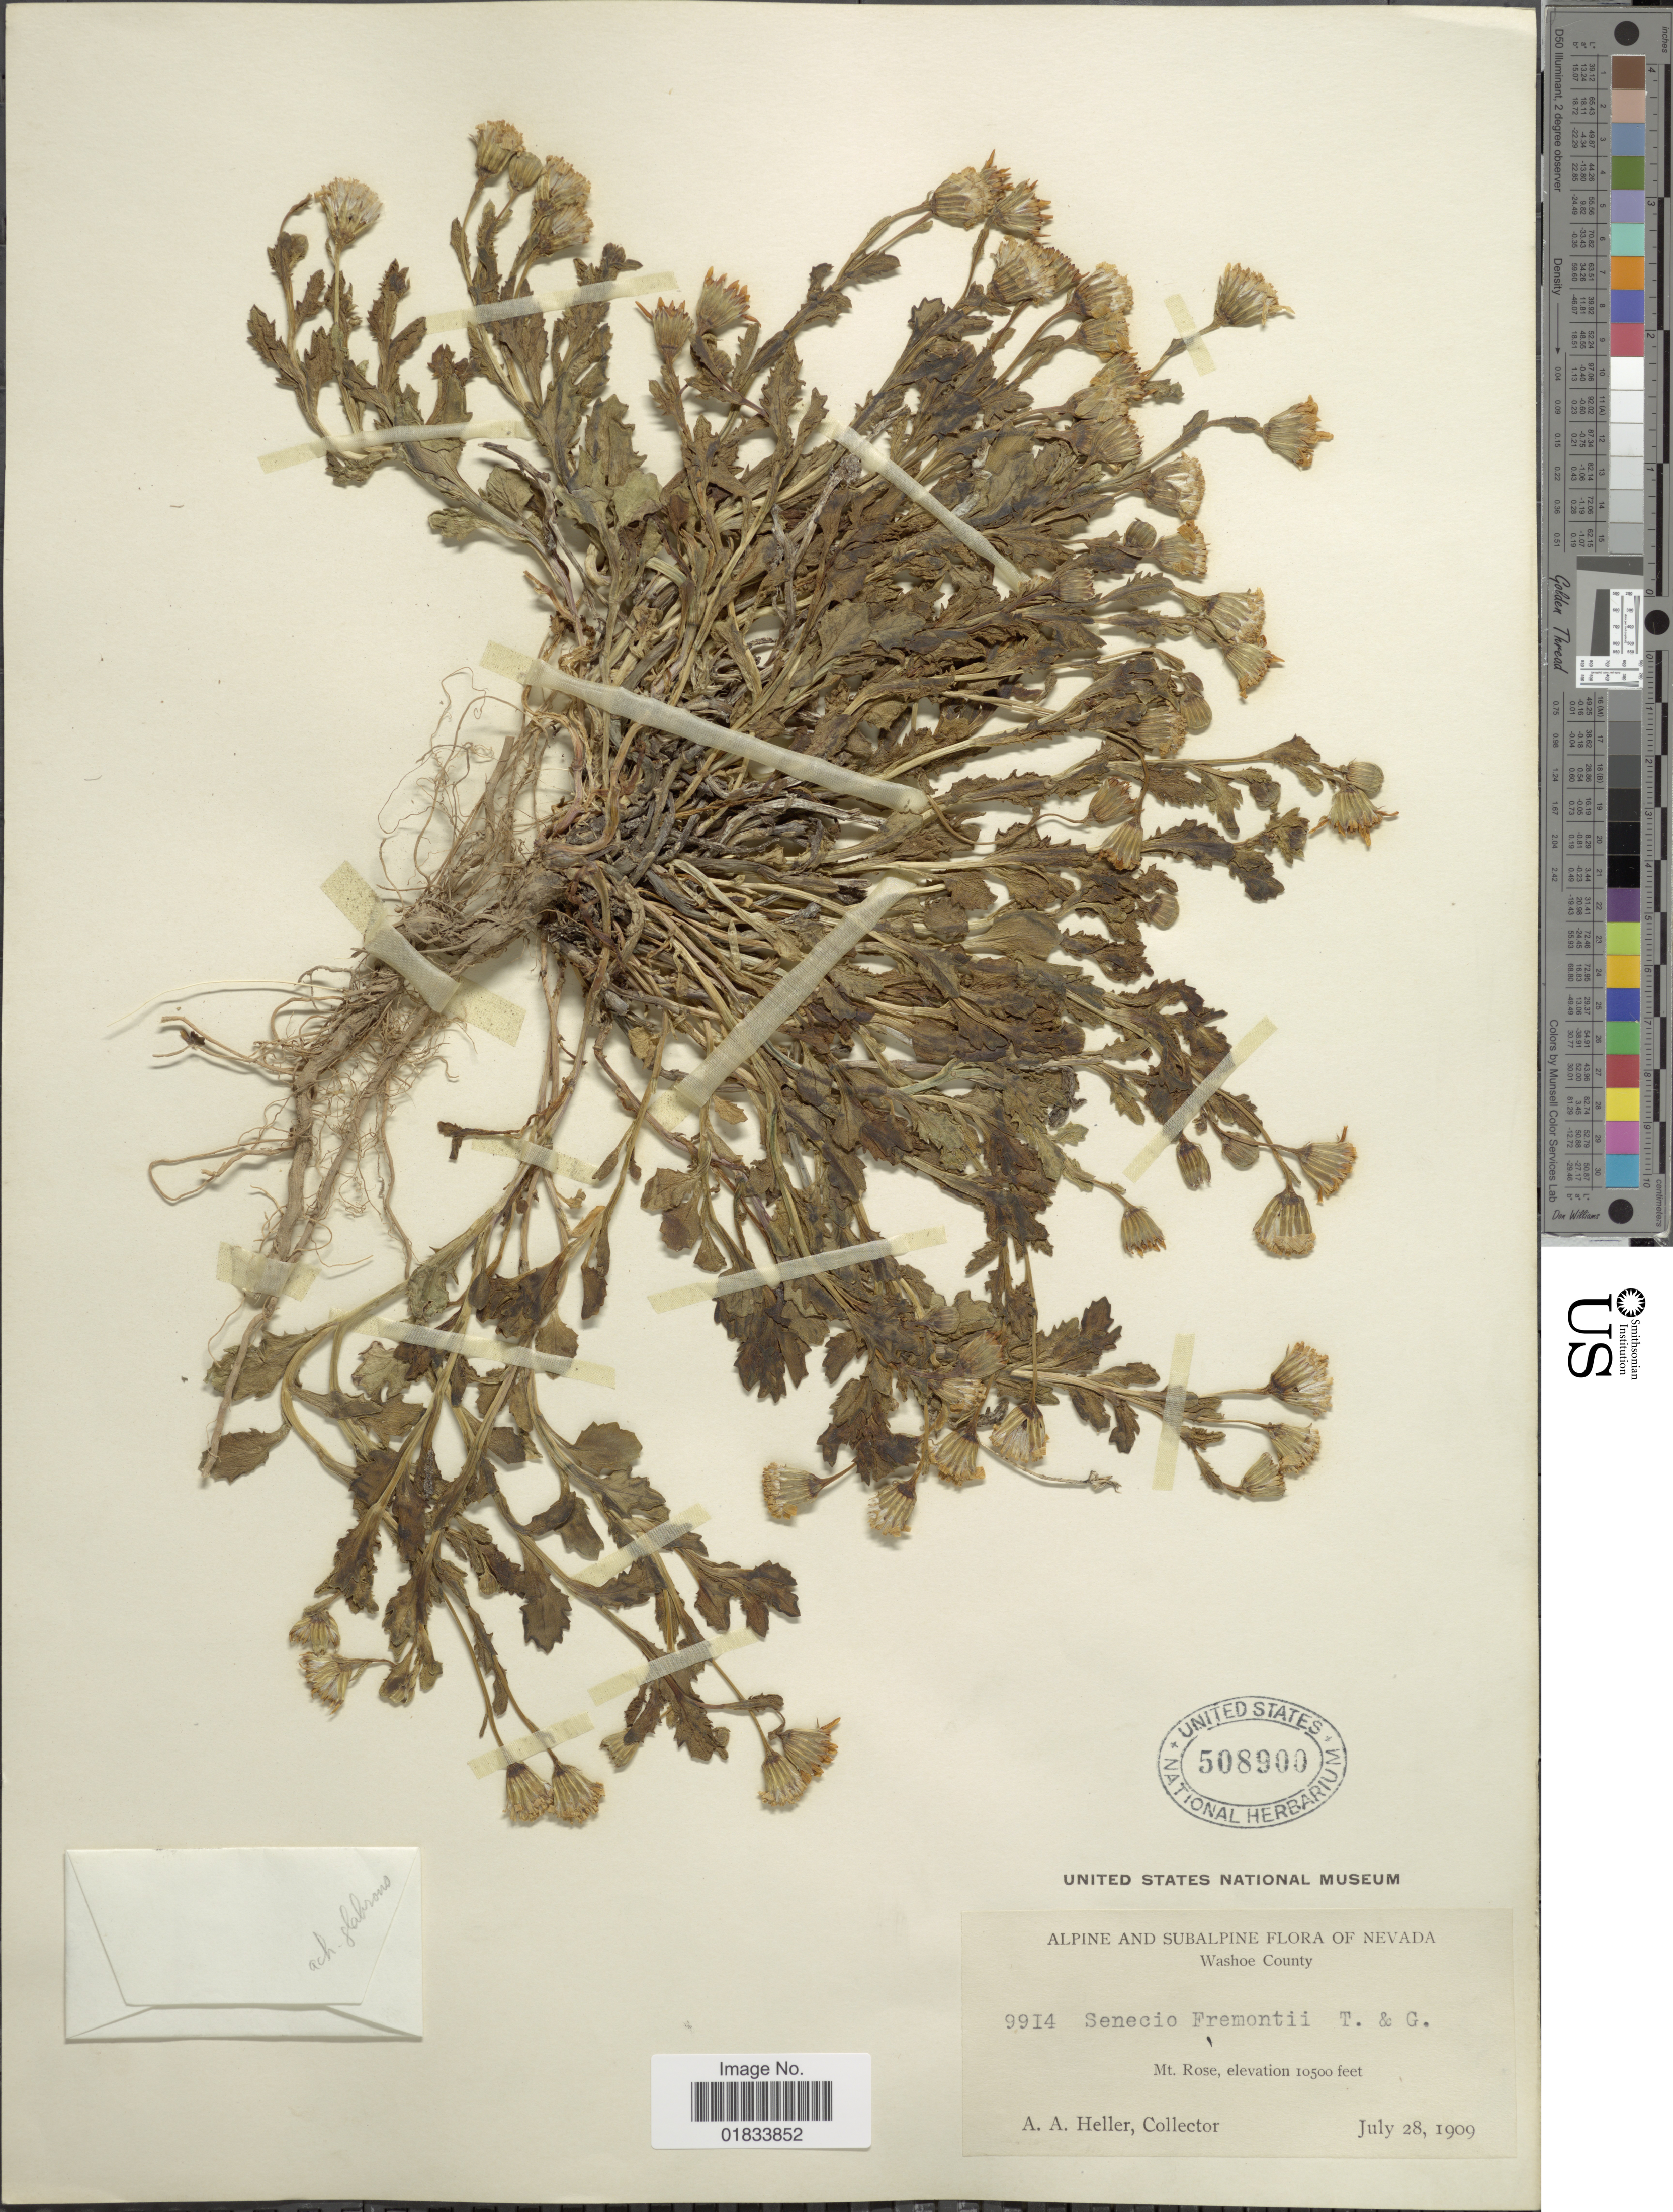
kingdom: Plantae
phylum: Tracheophyta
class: Magnoliopsida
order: Asterales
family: Asteraceae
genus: Senecio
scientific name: Senecio fremontii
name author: Torr. & A. Gray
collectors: A. A. Heller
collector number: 9914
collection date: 1909-07-28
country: United States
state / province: Nevada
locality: Alpine and Subalpine, Mt. Rose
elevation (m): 3200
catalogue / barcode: US 508900